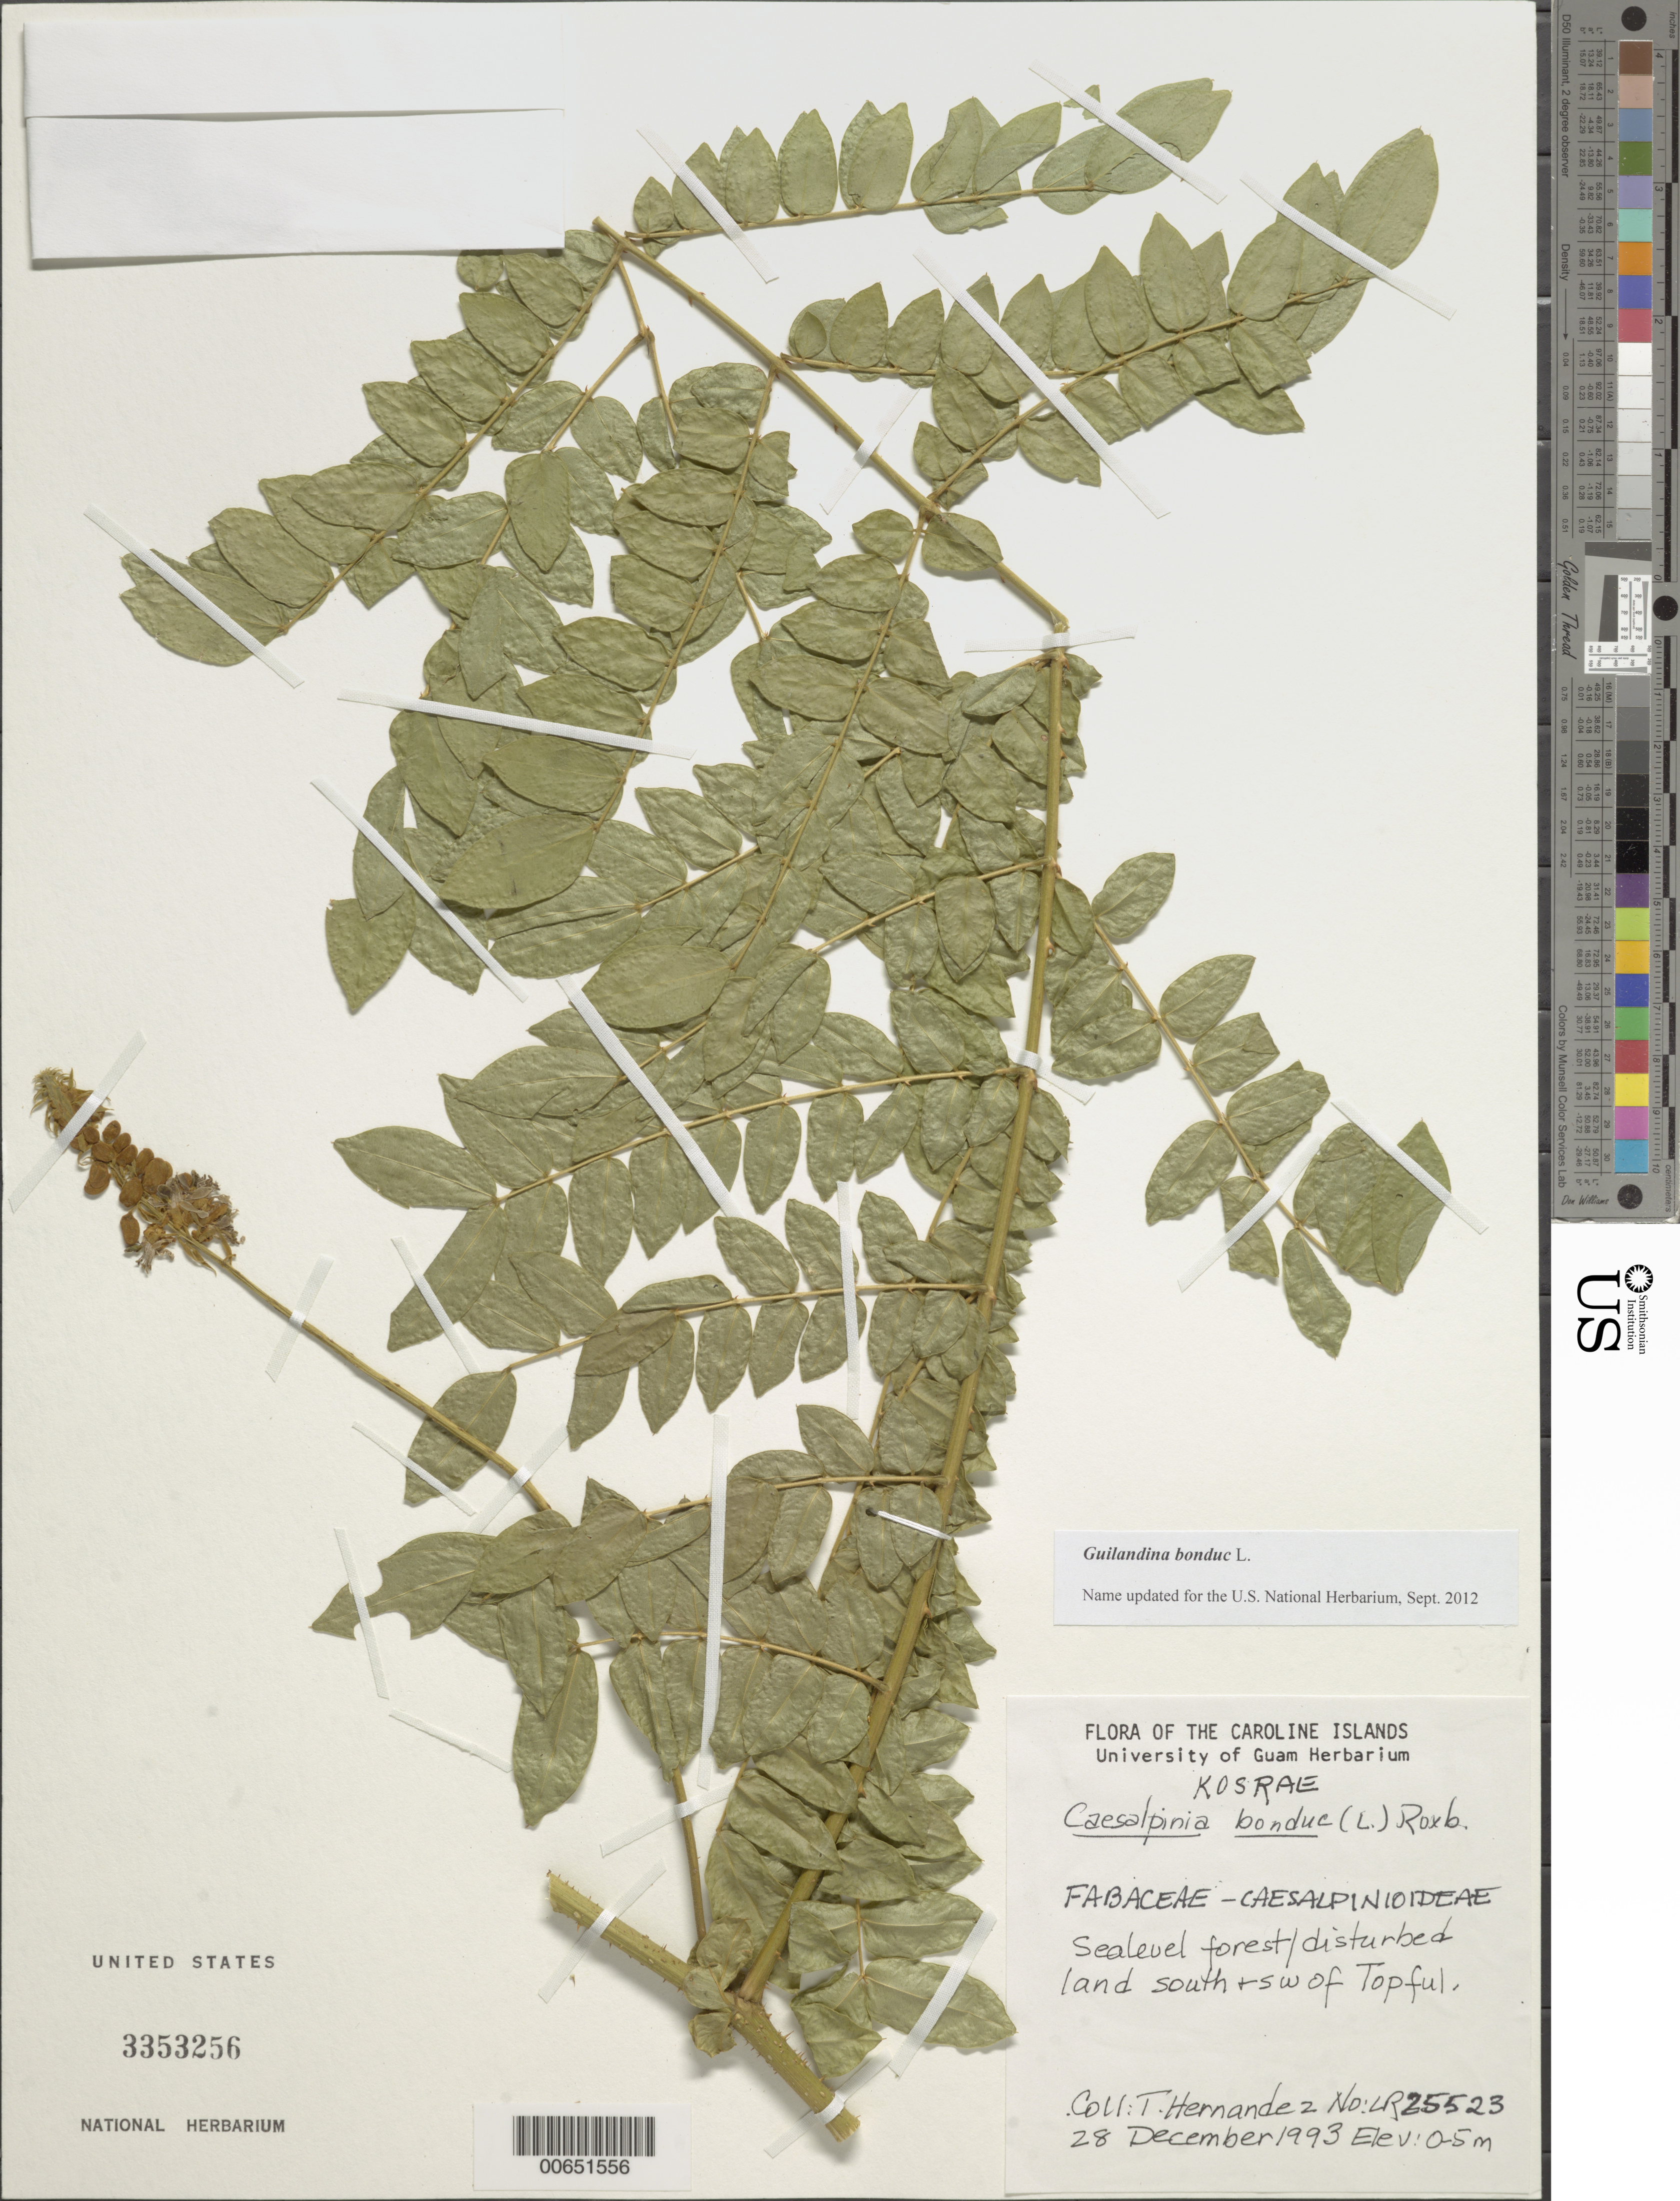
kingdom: Plantae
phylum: Tracheophyta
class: Magnoliopsida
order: Fabales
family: Fabaceae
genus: Guilandina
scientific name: Guilandina bonduc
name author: L.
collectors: T. Hernandez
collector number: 25523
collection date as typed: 28 Dec 1993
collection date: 1993-12-28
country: Micronesia, Federated States of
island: Kosrae [Kusaie]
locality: S and SW of Topful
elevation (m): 0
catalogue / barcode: US 3353256